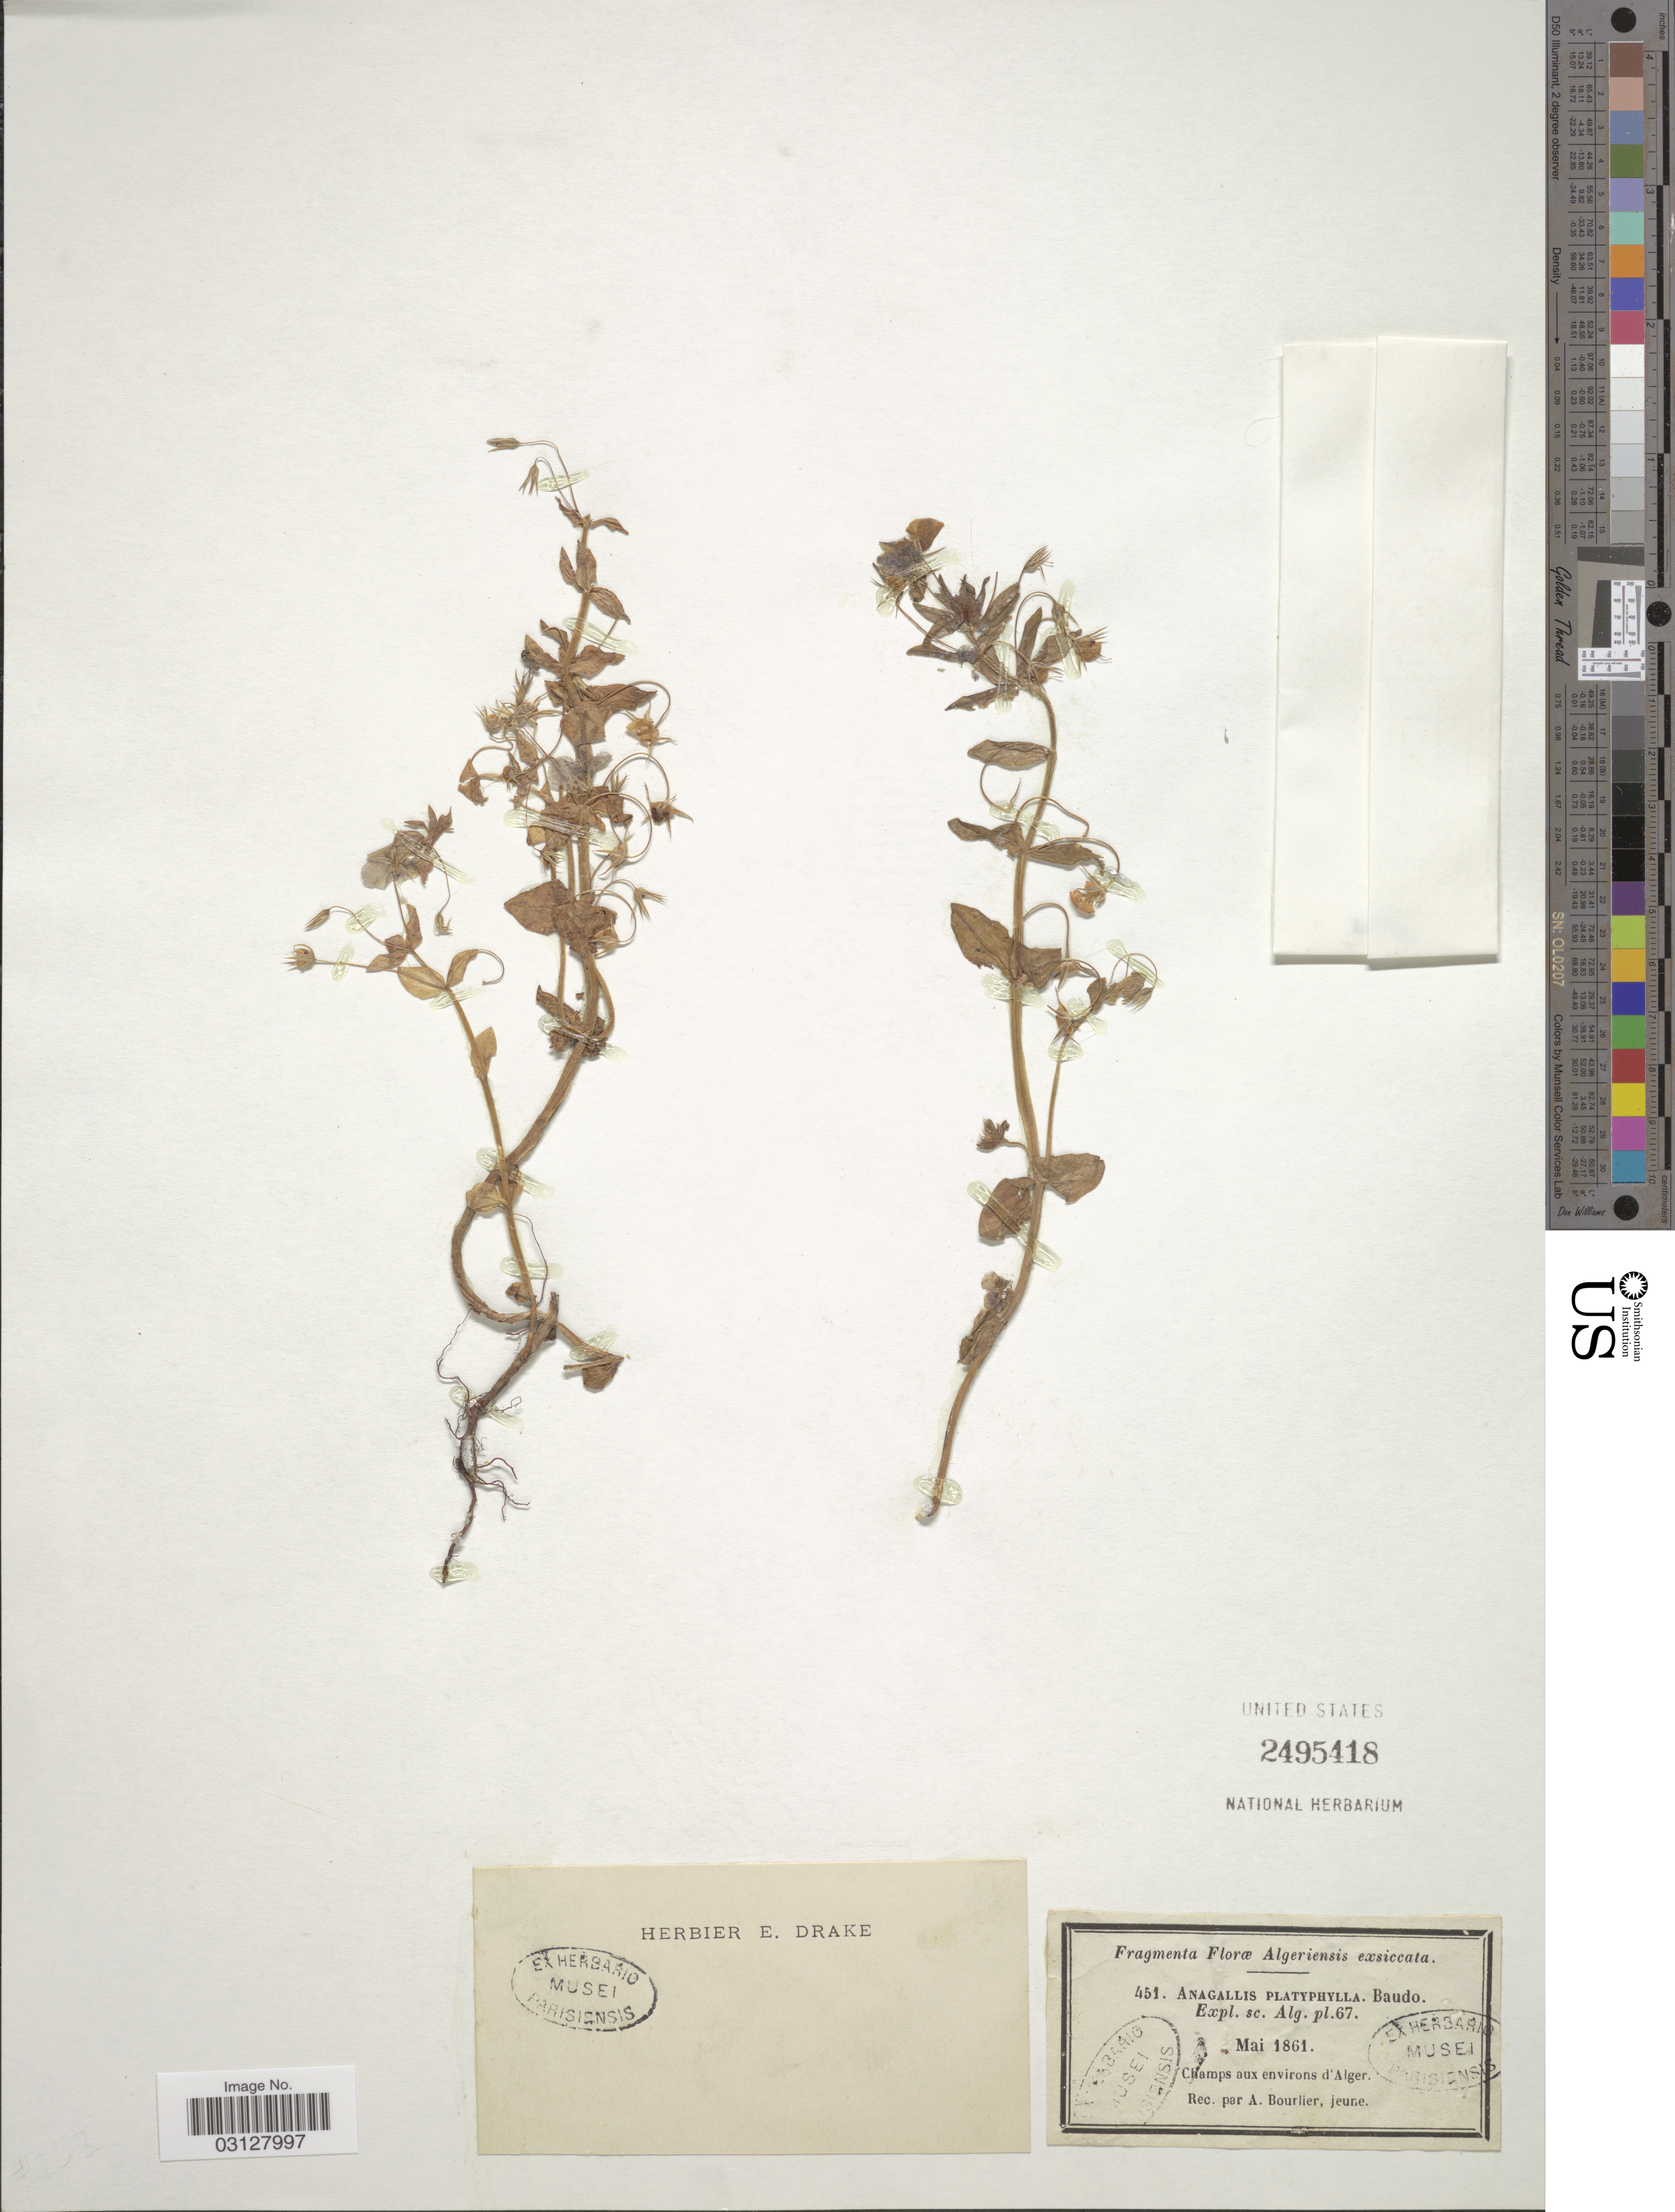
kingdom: Plantae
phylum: Tracheophyta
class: Magnoliopsida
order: Ericales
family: Primulaceae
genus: Anagallis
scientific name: Anagallis platyphylla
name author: Baudo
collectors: A. Bourlier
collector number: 451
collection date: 1861-05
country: Algeria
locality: Alferiensis. Champs aux envirpons d'Alger.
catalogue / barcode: US 2495418